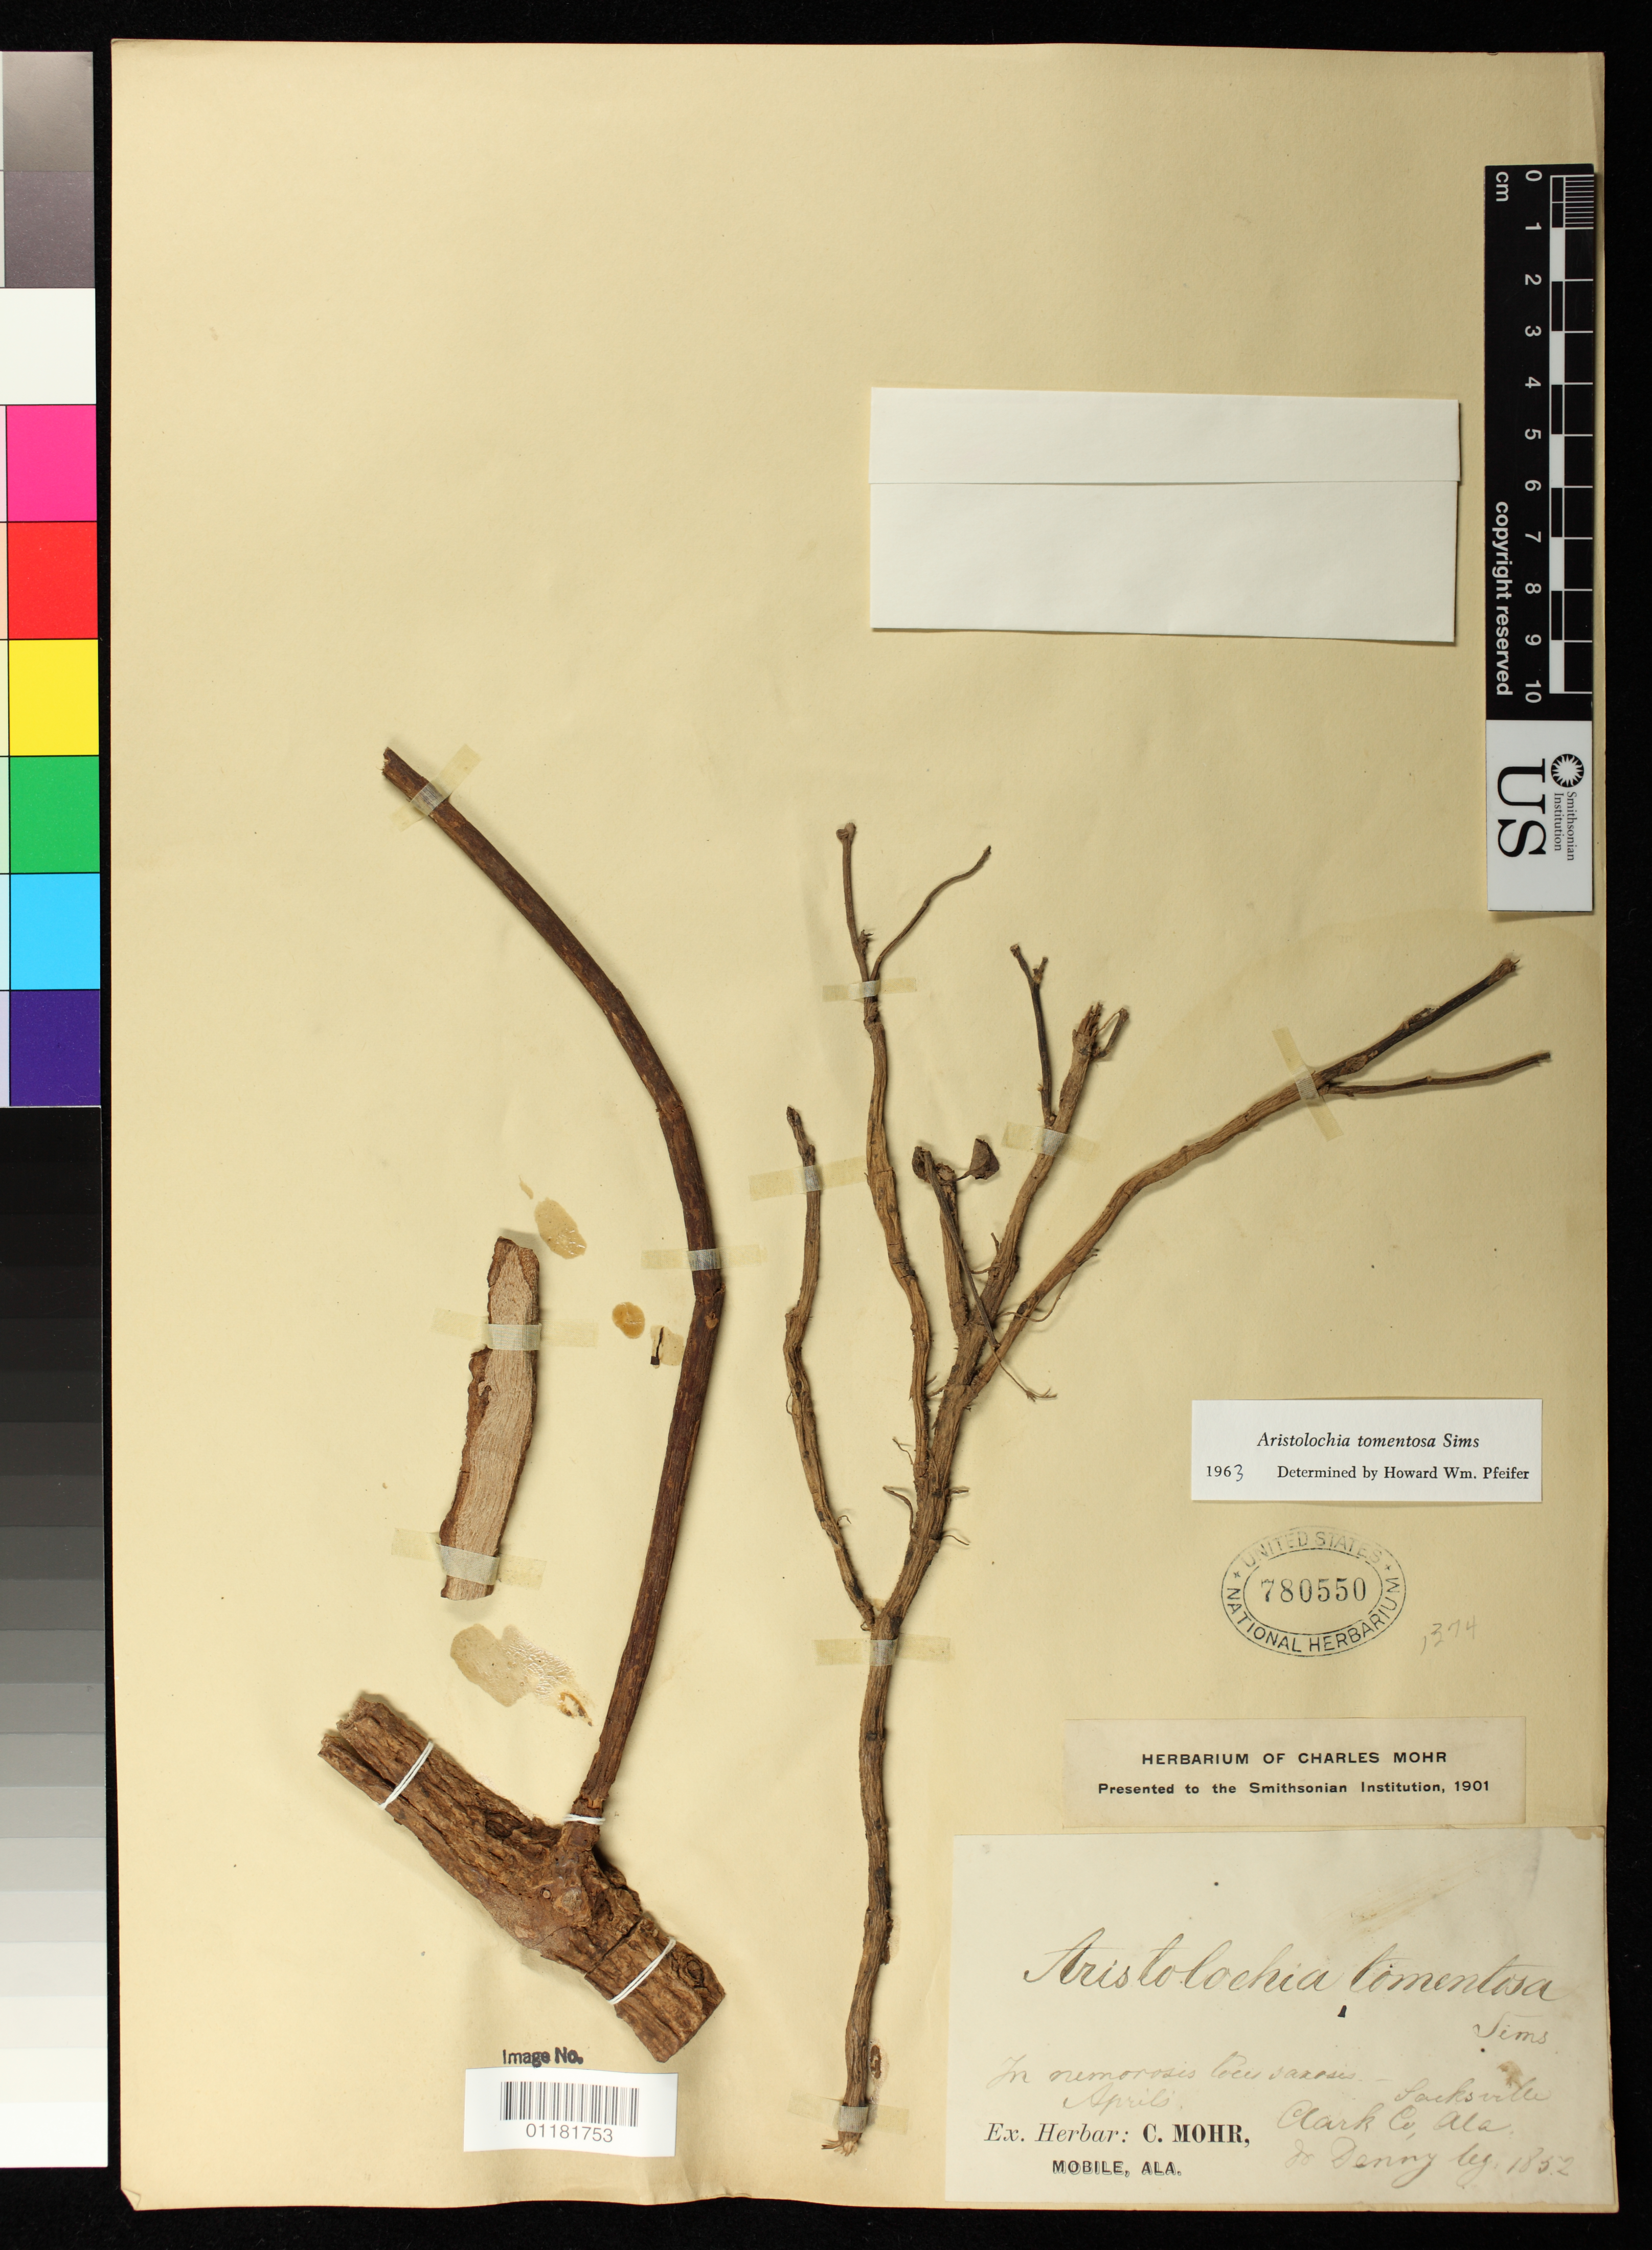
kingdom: Plantae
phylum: Tracheophyta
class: Magnoliopsida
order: Piperales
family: Aristolochiaceae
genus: Aristolochia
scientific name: Aristolochia tomentosa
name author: Sims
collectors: Denny, --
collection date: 1852-04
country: United States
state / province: Alabama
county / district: Clarke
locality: Locksville (?), Clarke County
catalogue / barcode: US 780550